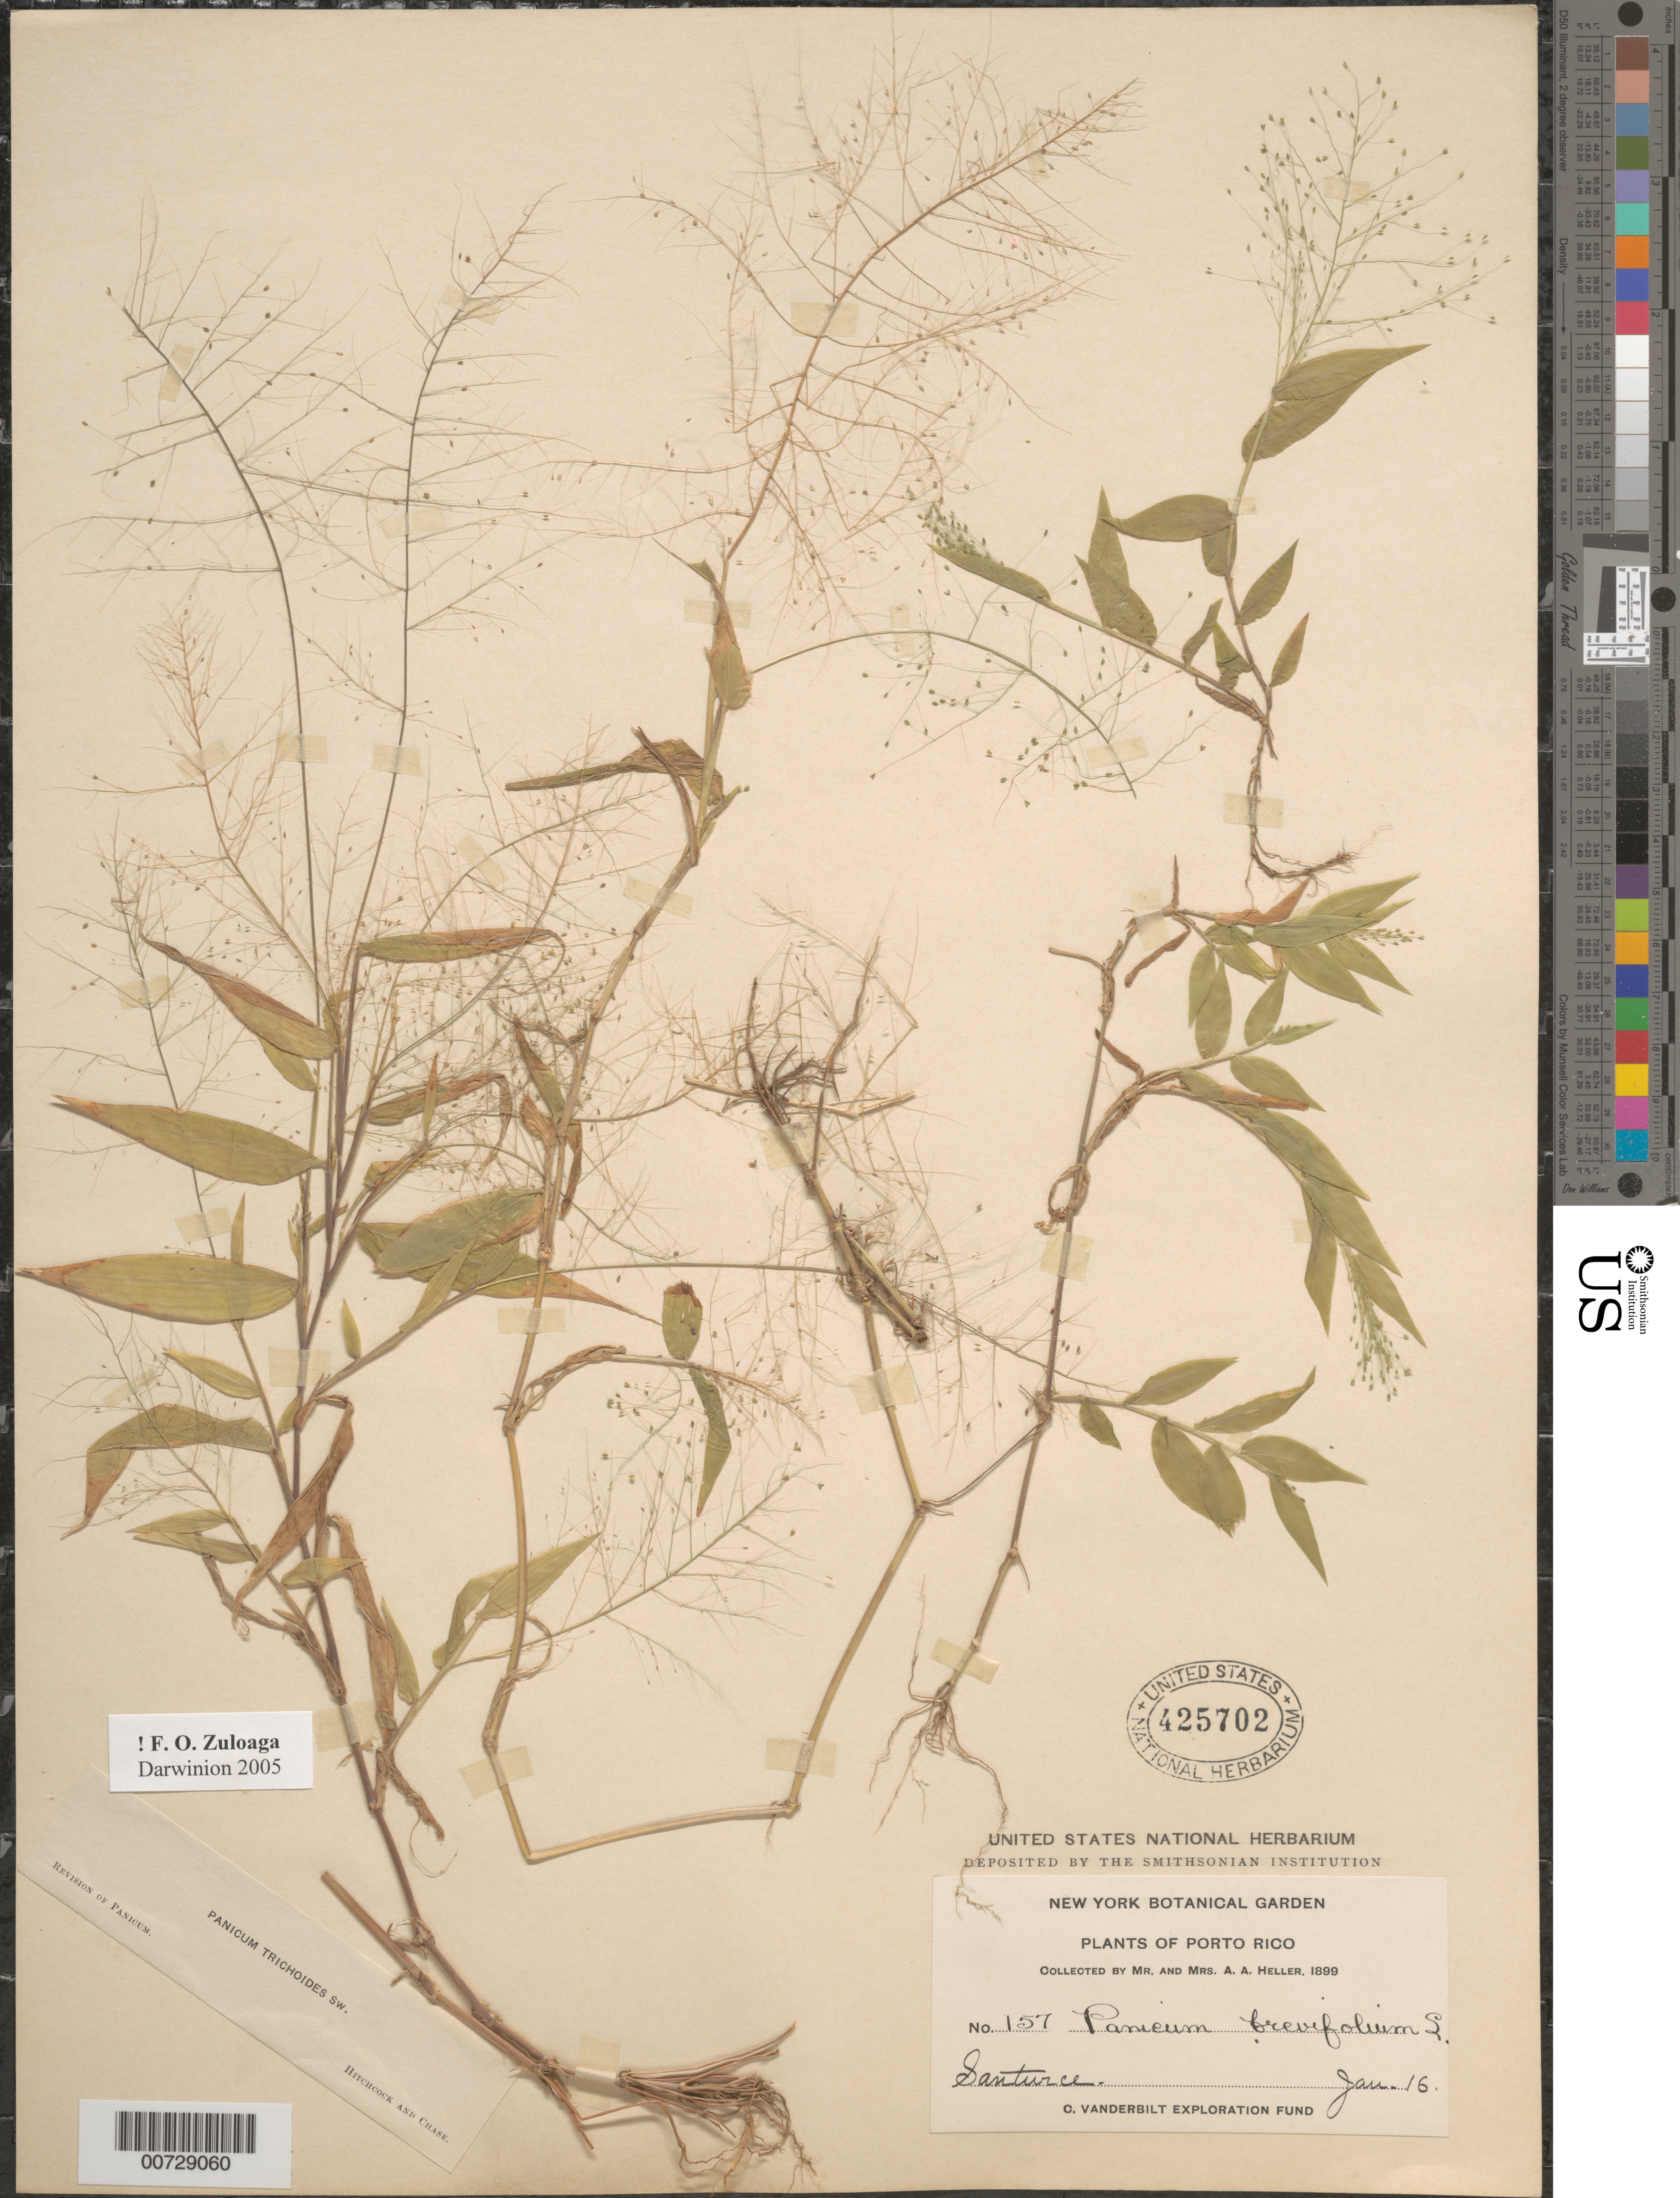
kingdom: Plantae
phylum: Tracheophyta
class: Liliopsida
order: Poales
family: Poaceae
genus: Panicum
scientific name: Panicum trichoides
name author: Sw.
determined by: Hitchcock, Albert S.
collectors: A. A. Heller & E. G. Heller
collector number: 157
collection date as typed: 16 Jan 1899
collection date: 1899-01-16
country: Puerto Rico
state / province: San Juan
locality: Santurce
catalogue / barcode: US 425702